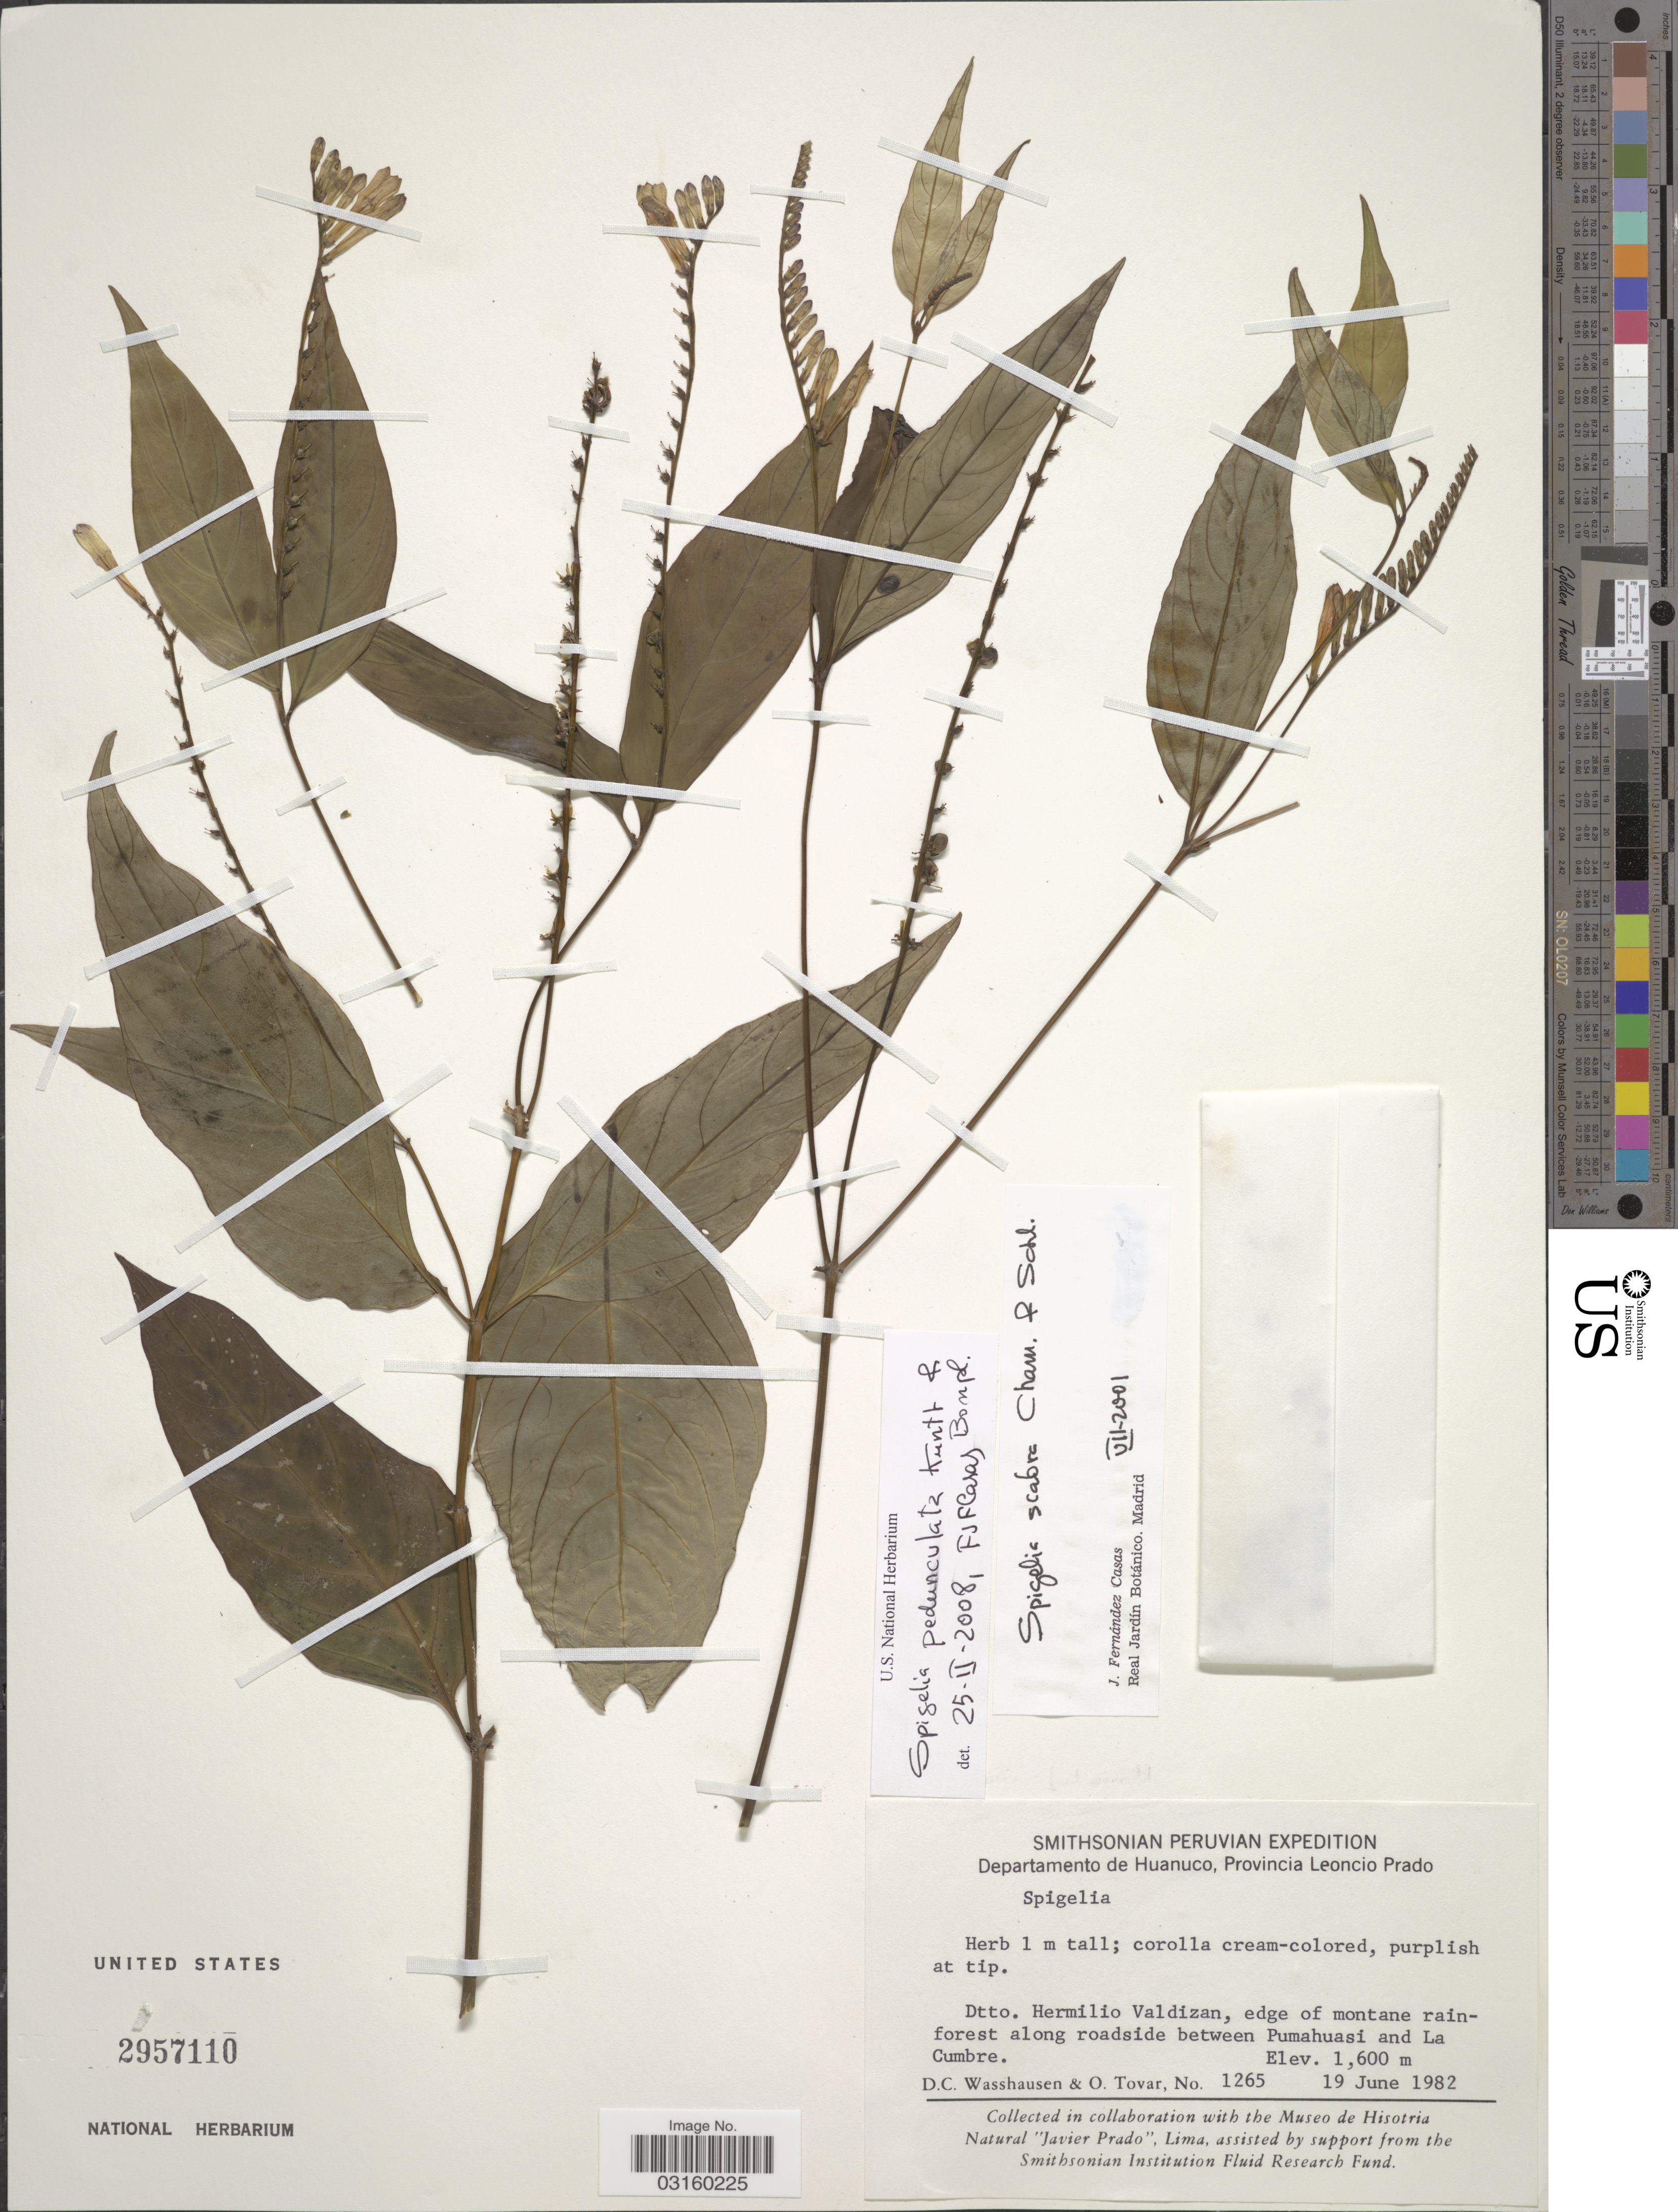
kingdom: Plantae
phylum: Tracheophyta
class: Magnoliopsida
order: Gentianales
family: Loganiaceae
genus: Spigelia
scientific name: Spigelia pedunculata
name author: Kunth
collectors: D. C. Wasshausen & Ó. Tovar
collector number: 1265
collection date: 1982-06-19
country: Peru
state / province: Huánuco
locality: Departamento de Huanuco, Provincia Leoncio Prado. Dtto. Hermilio Valdizan, edge of montane rainforest along roadside between Pumahuasi and La Cumbre.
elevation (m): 1600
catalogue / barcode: US 2957110